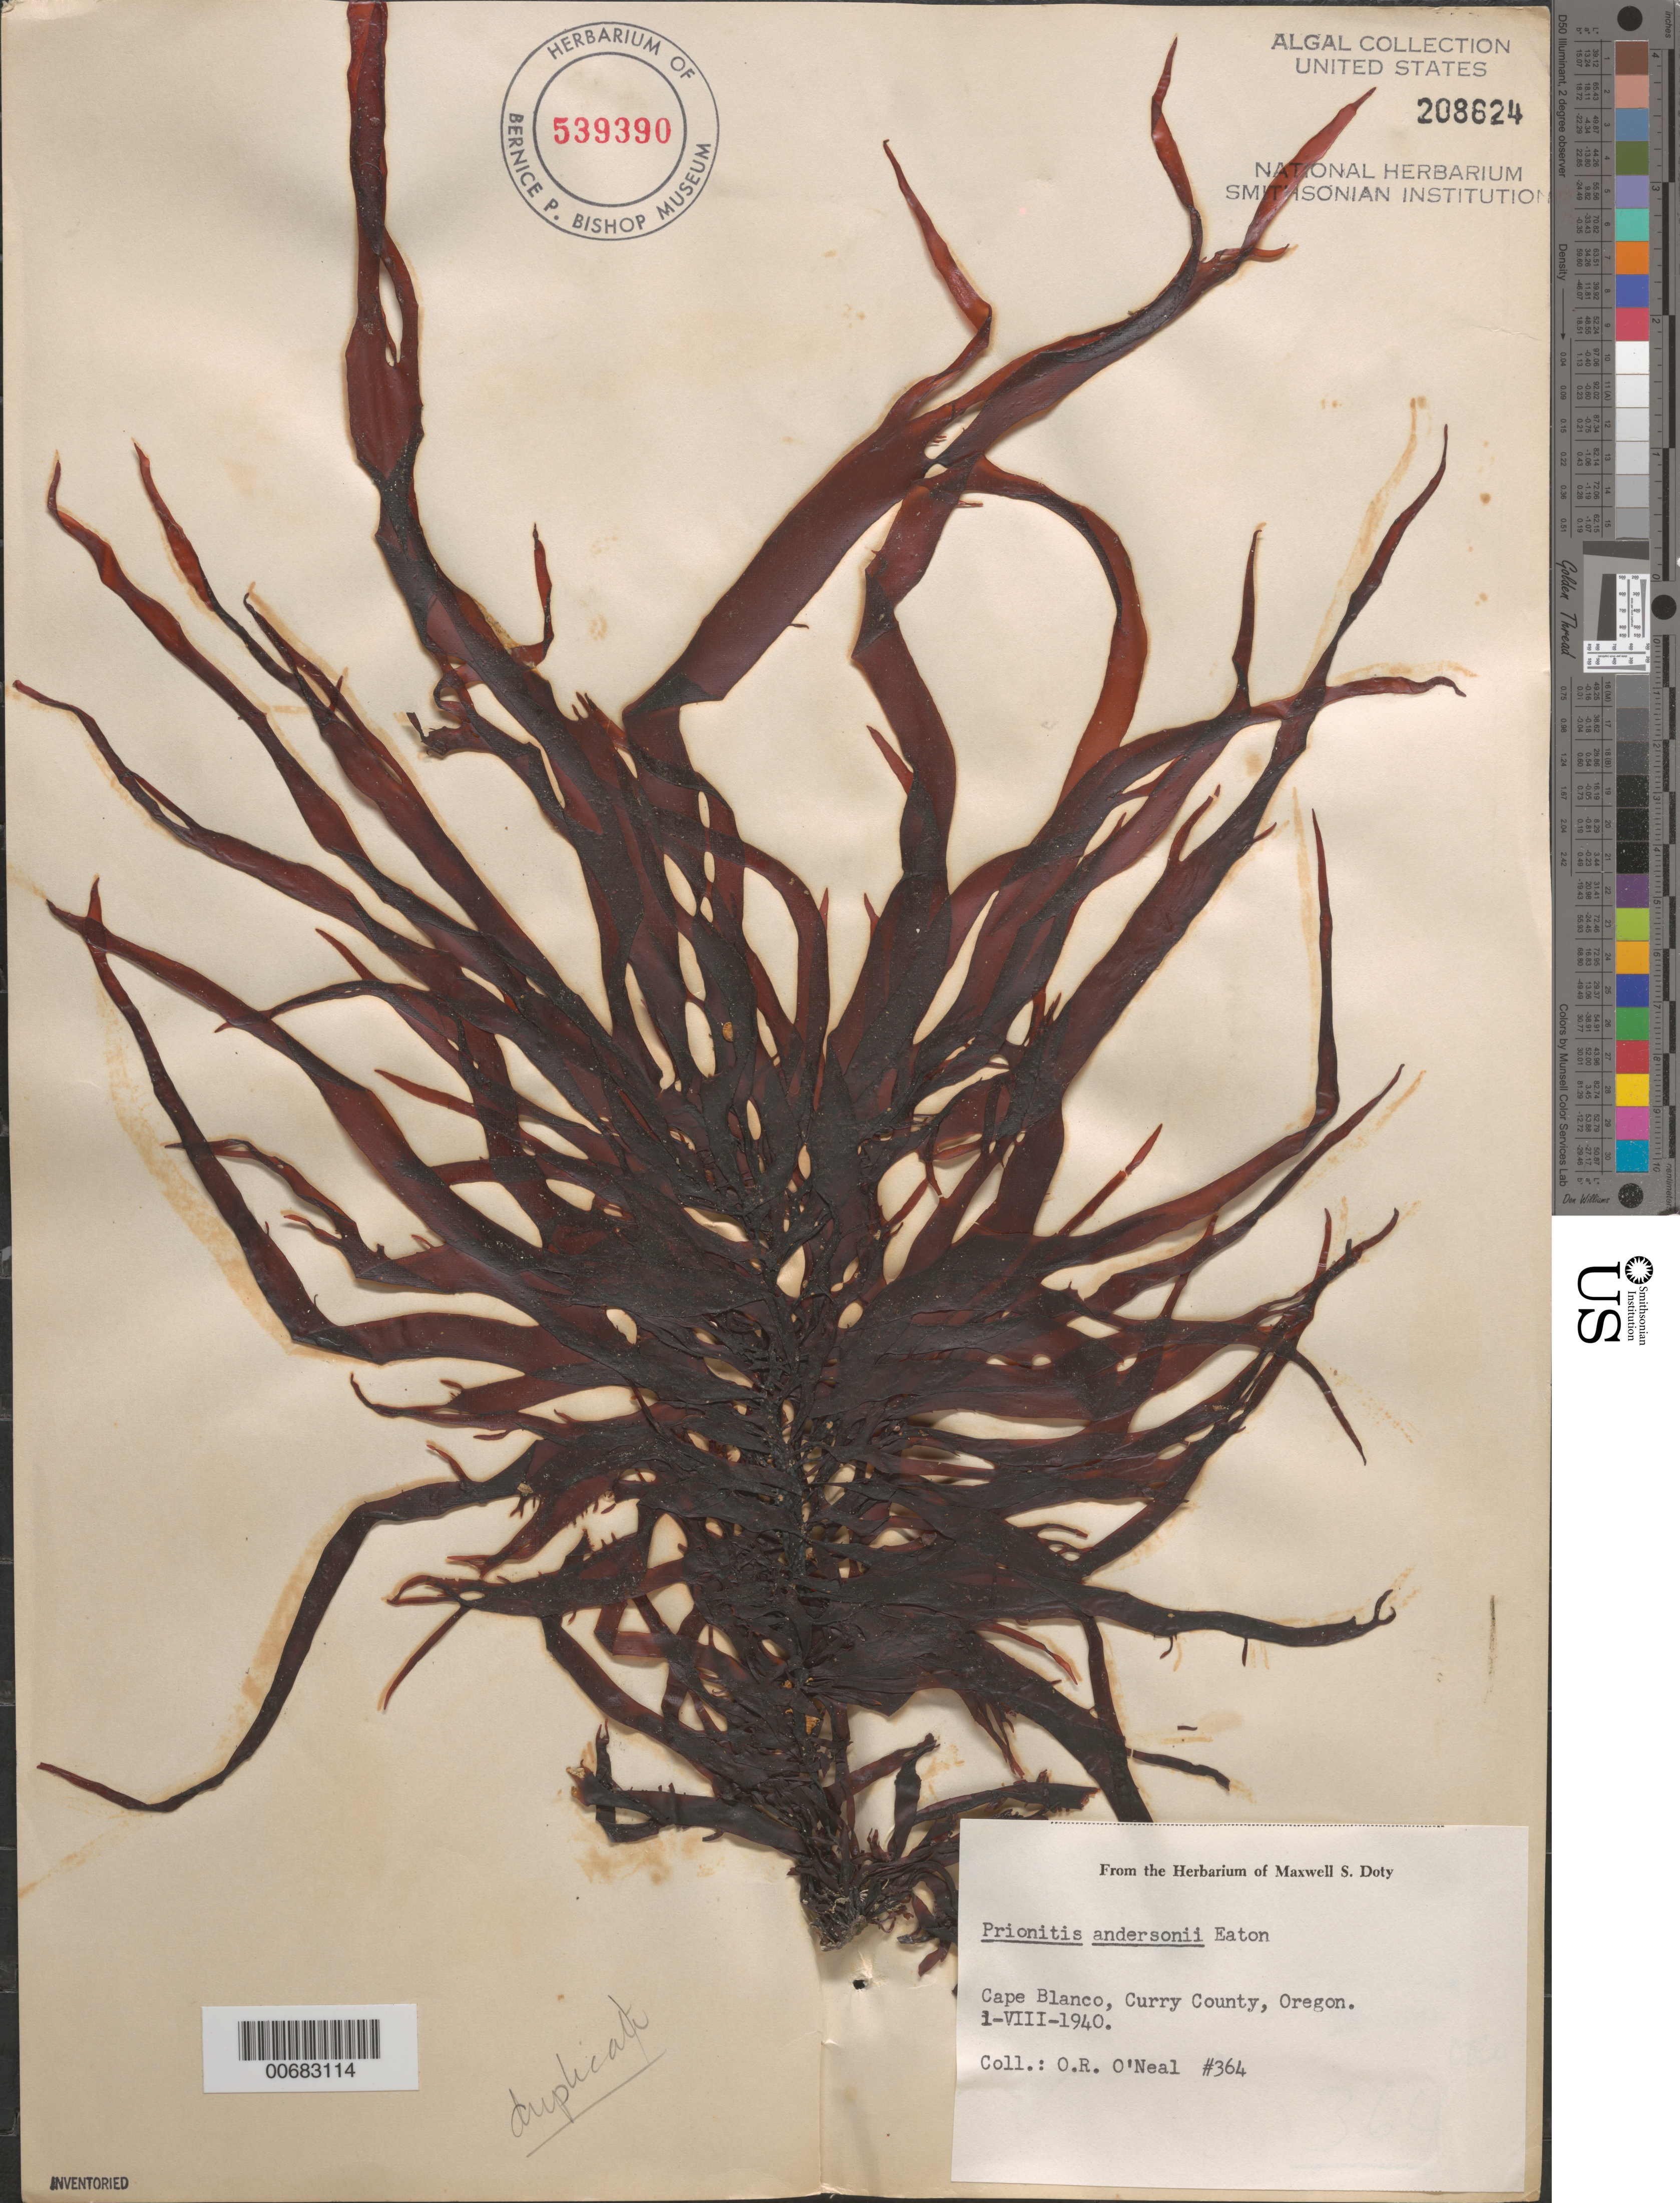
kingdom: Plantae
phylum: Rhodophyta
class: Florideophyceae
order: Cryptonemiales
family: Cryptonemiaceae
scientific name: Prionitis sternbergii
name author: (C. Agardh) J. Agardh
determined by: Algae name updating Project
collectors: O. O'Neal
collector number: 364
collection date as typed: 01 Aug 1940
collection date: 1940-08-01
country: United States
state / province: Oregon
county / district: Curry County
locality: Cape Blanco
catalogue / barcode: US 208624